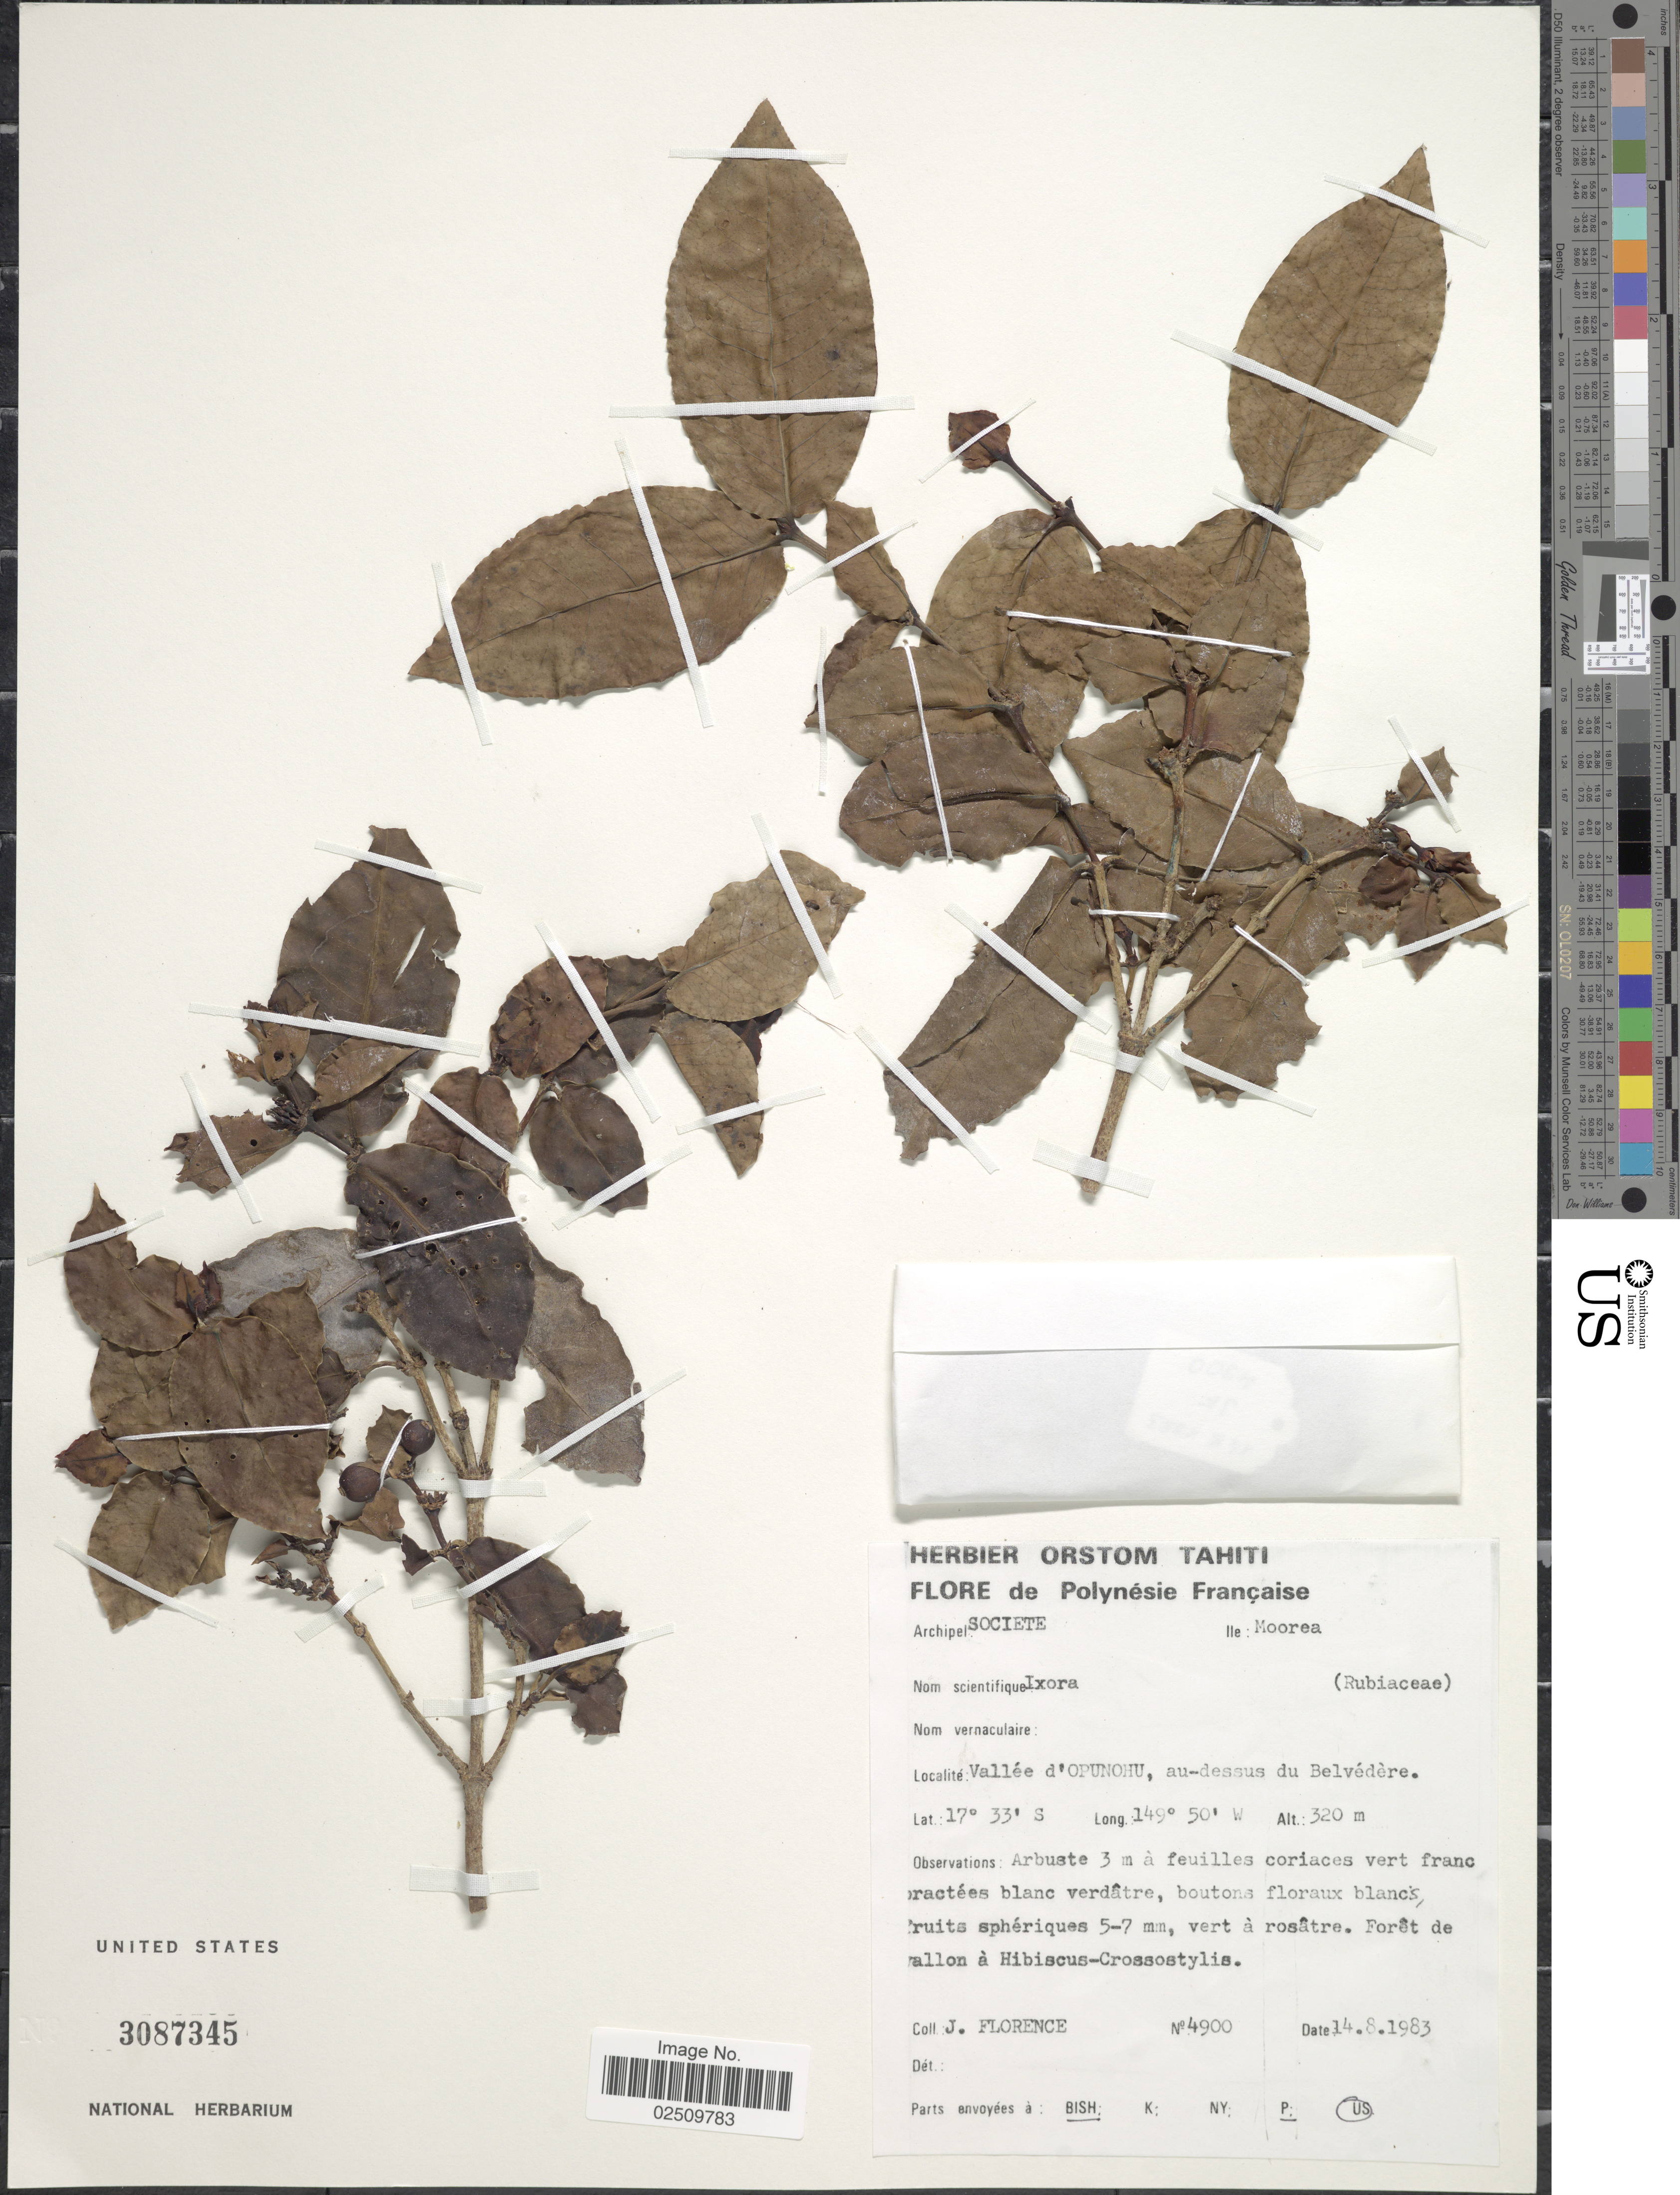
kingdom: Plantae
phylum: Tracheophyta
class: Magnoliopsida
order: Gentianales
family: Rubiaceae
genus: Ixora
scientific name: Ixora sp.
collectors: J. Florence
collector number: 4900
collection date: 1983-08-14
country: French Polynesia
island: Moorea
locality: Polynesie Francaise. Archipel: Societe. Ile: Moorea. Vallee d'Opunohu, au-dessus du Belvedere.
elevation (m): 320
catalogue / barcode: US 3087345